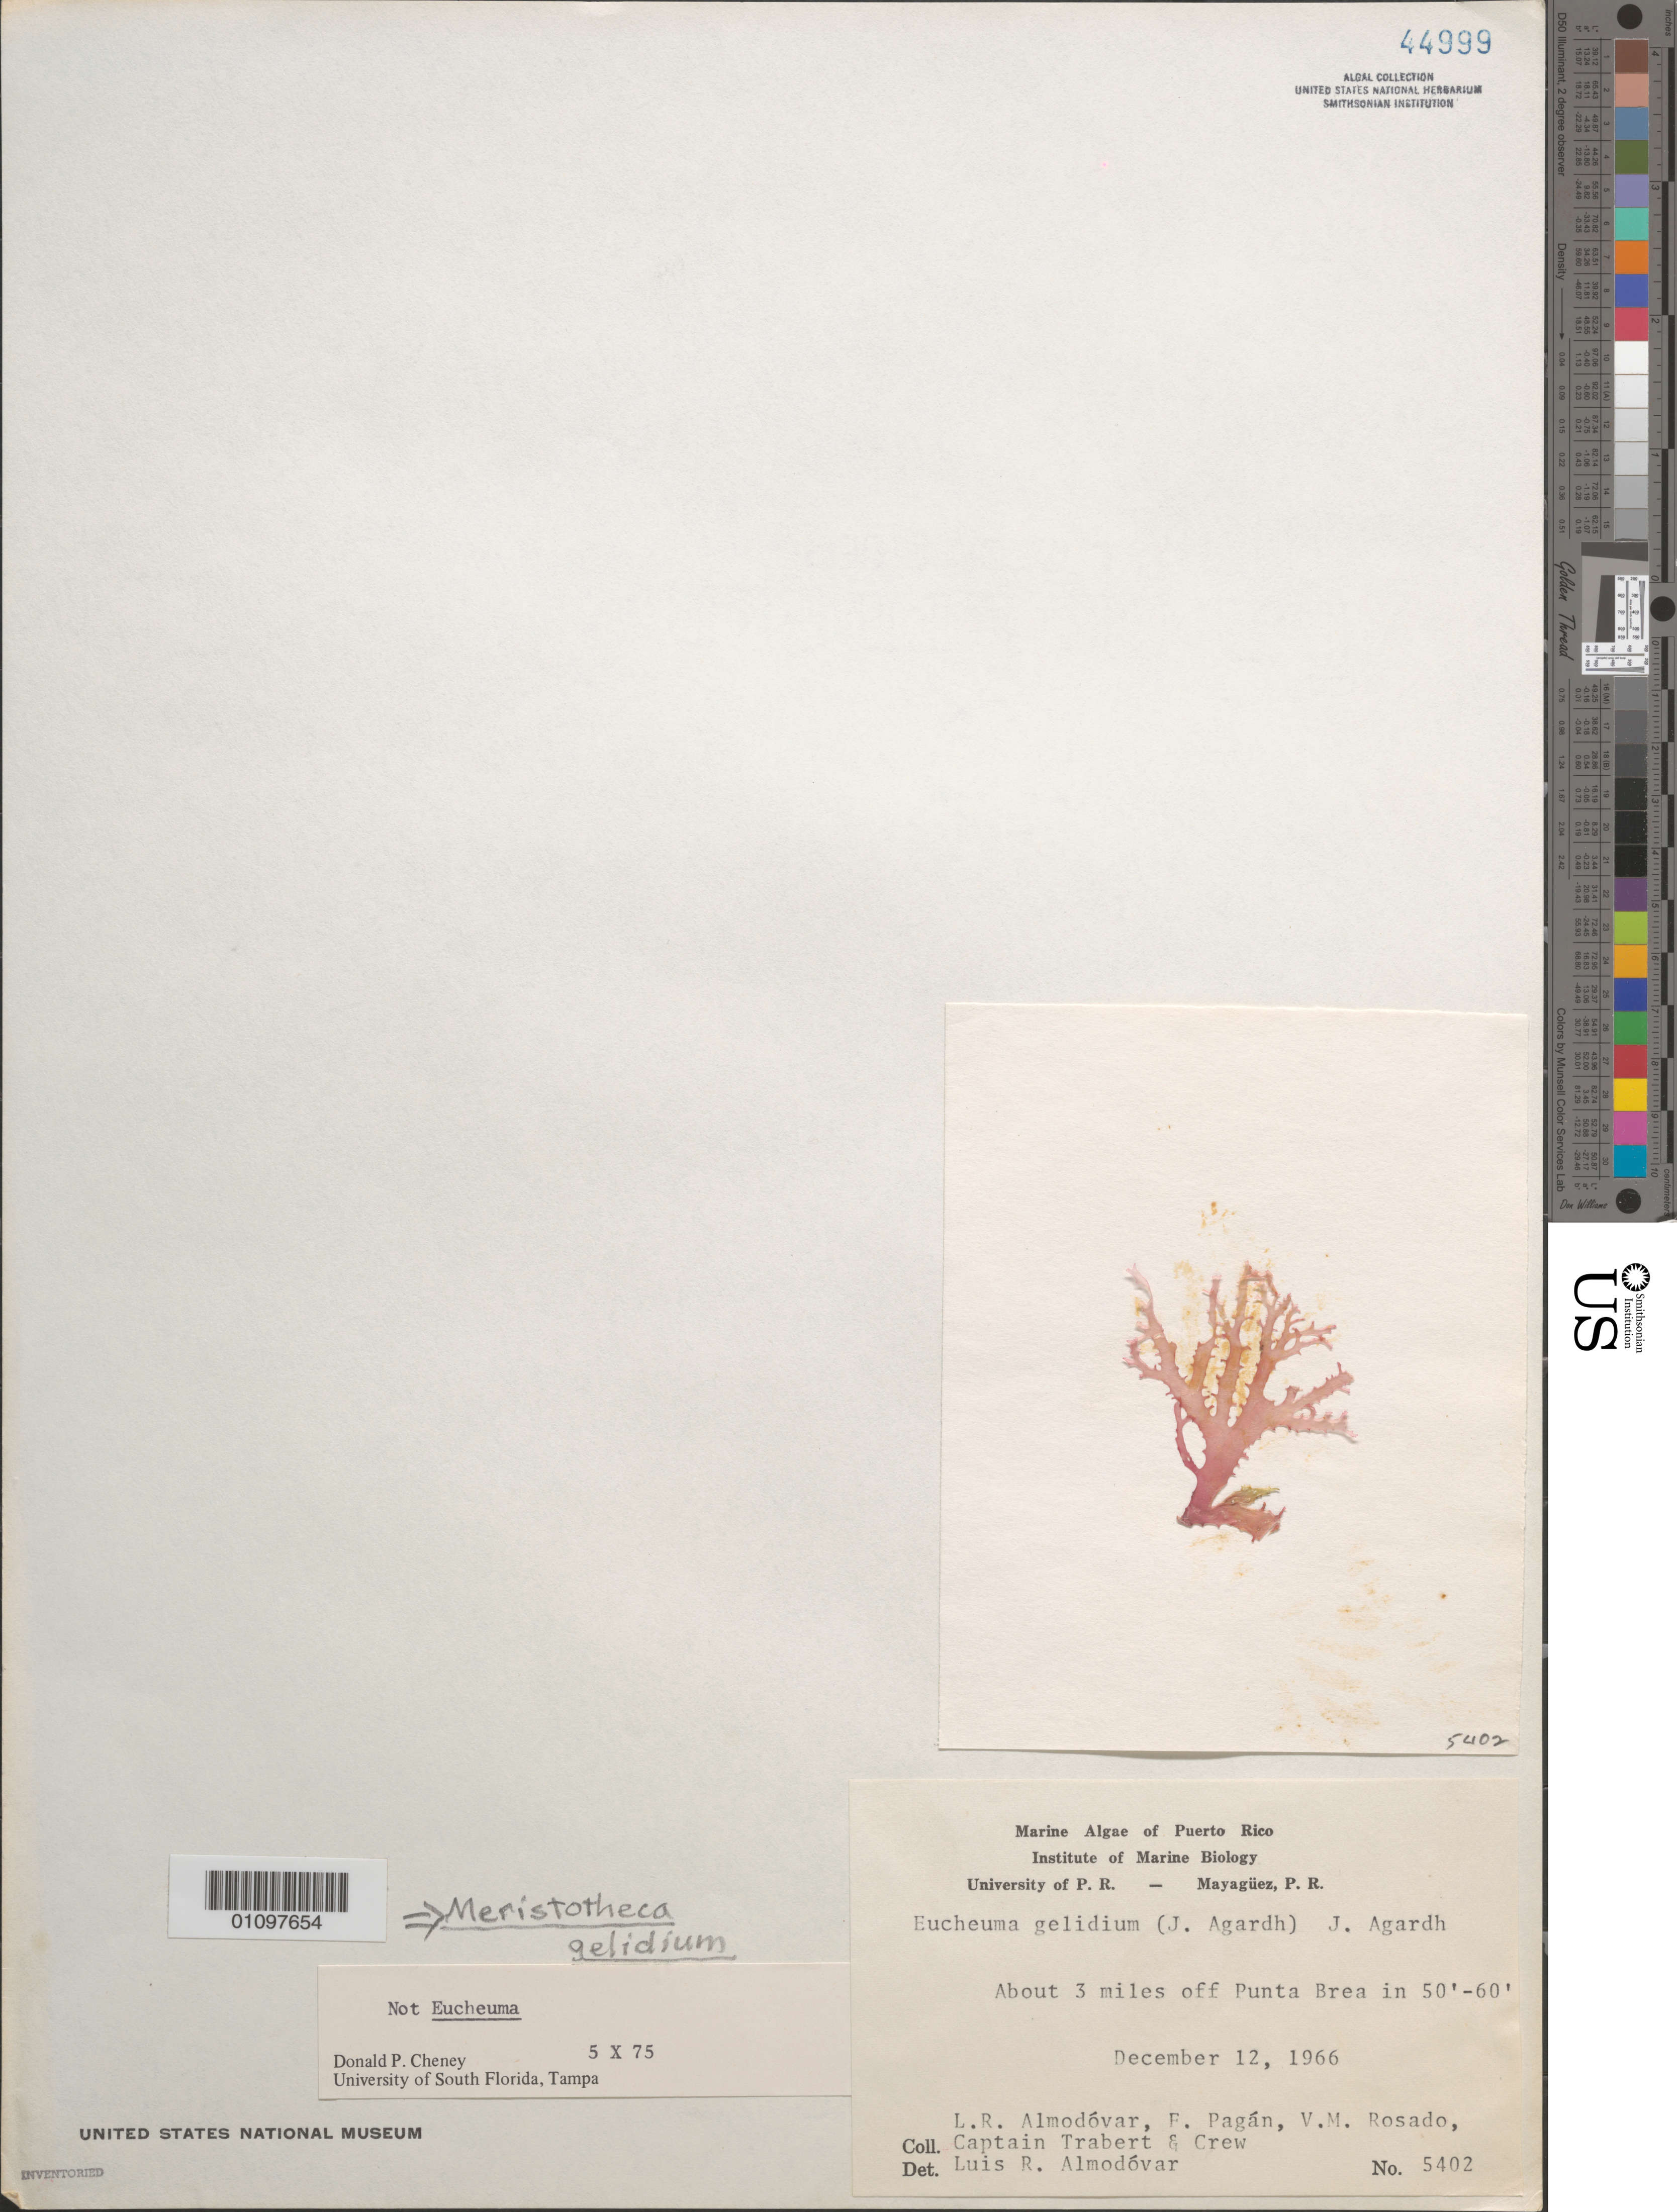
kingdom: Plantae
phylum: Rhodophyta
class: Florideophyceae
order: Gigartinales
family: Solieriaceae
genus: Meristotheca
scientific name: Meristotheca gelidium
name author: (J. Agardh) E.J. Faye & Masuda in E.J. Faye et al.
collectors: L. Almodovar, F. Pagan, V. Rosado, C. Trabert & Crew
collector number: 5402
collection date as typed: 12 Dec 1966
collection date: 1966-12-12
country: Puerto Rico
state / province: Guanica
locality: Ca. 3 miles off Punta Brea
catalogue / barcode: US 44999